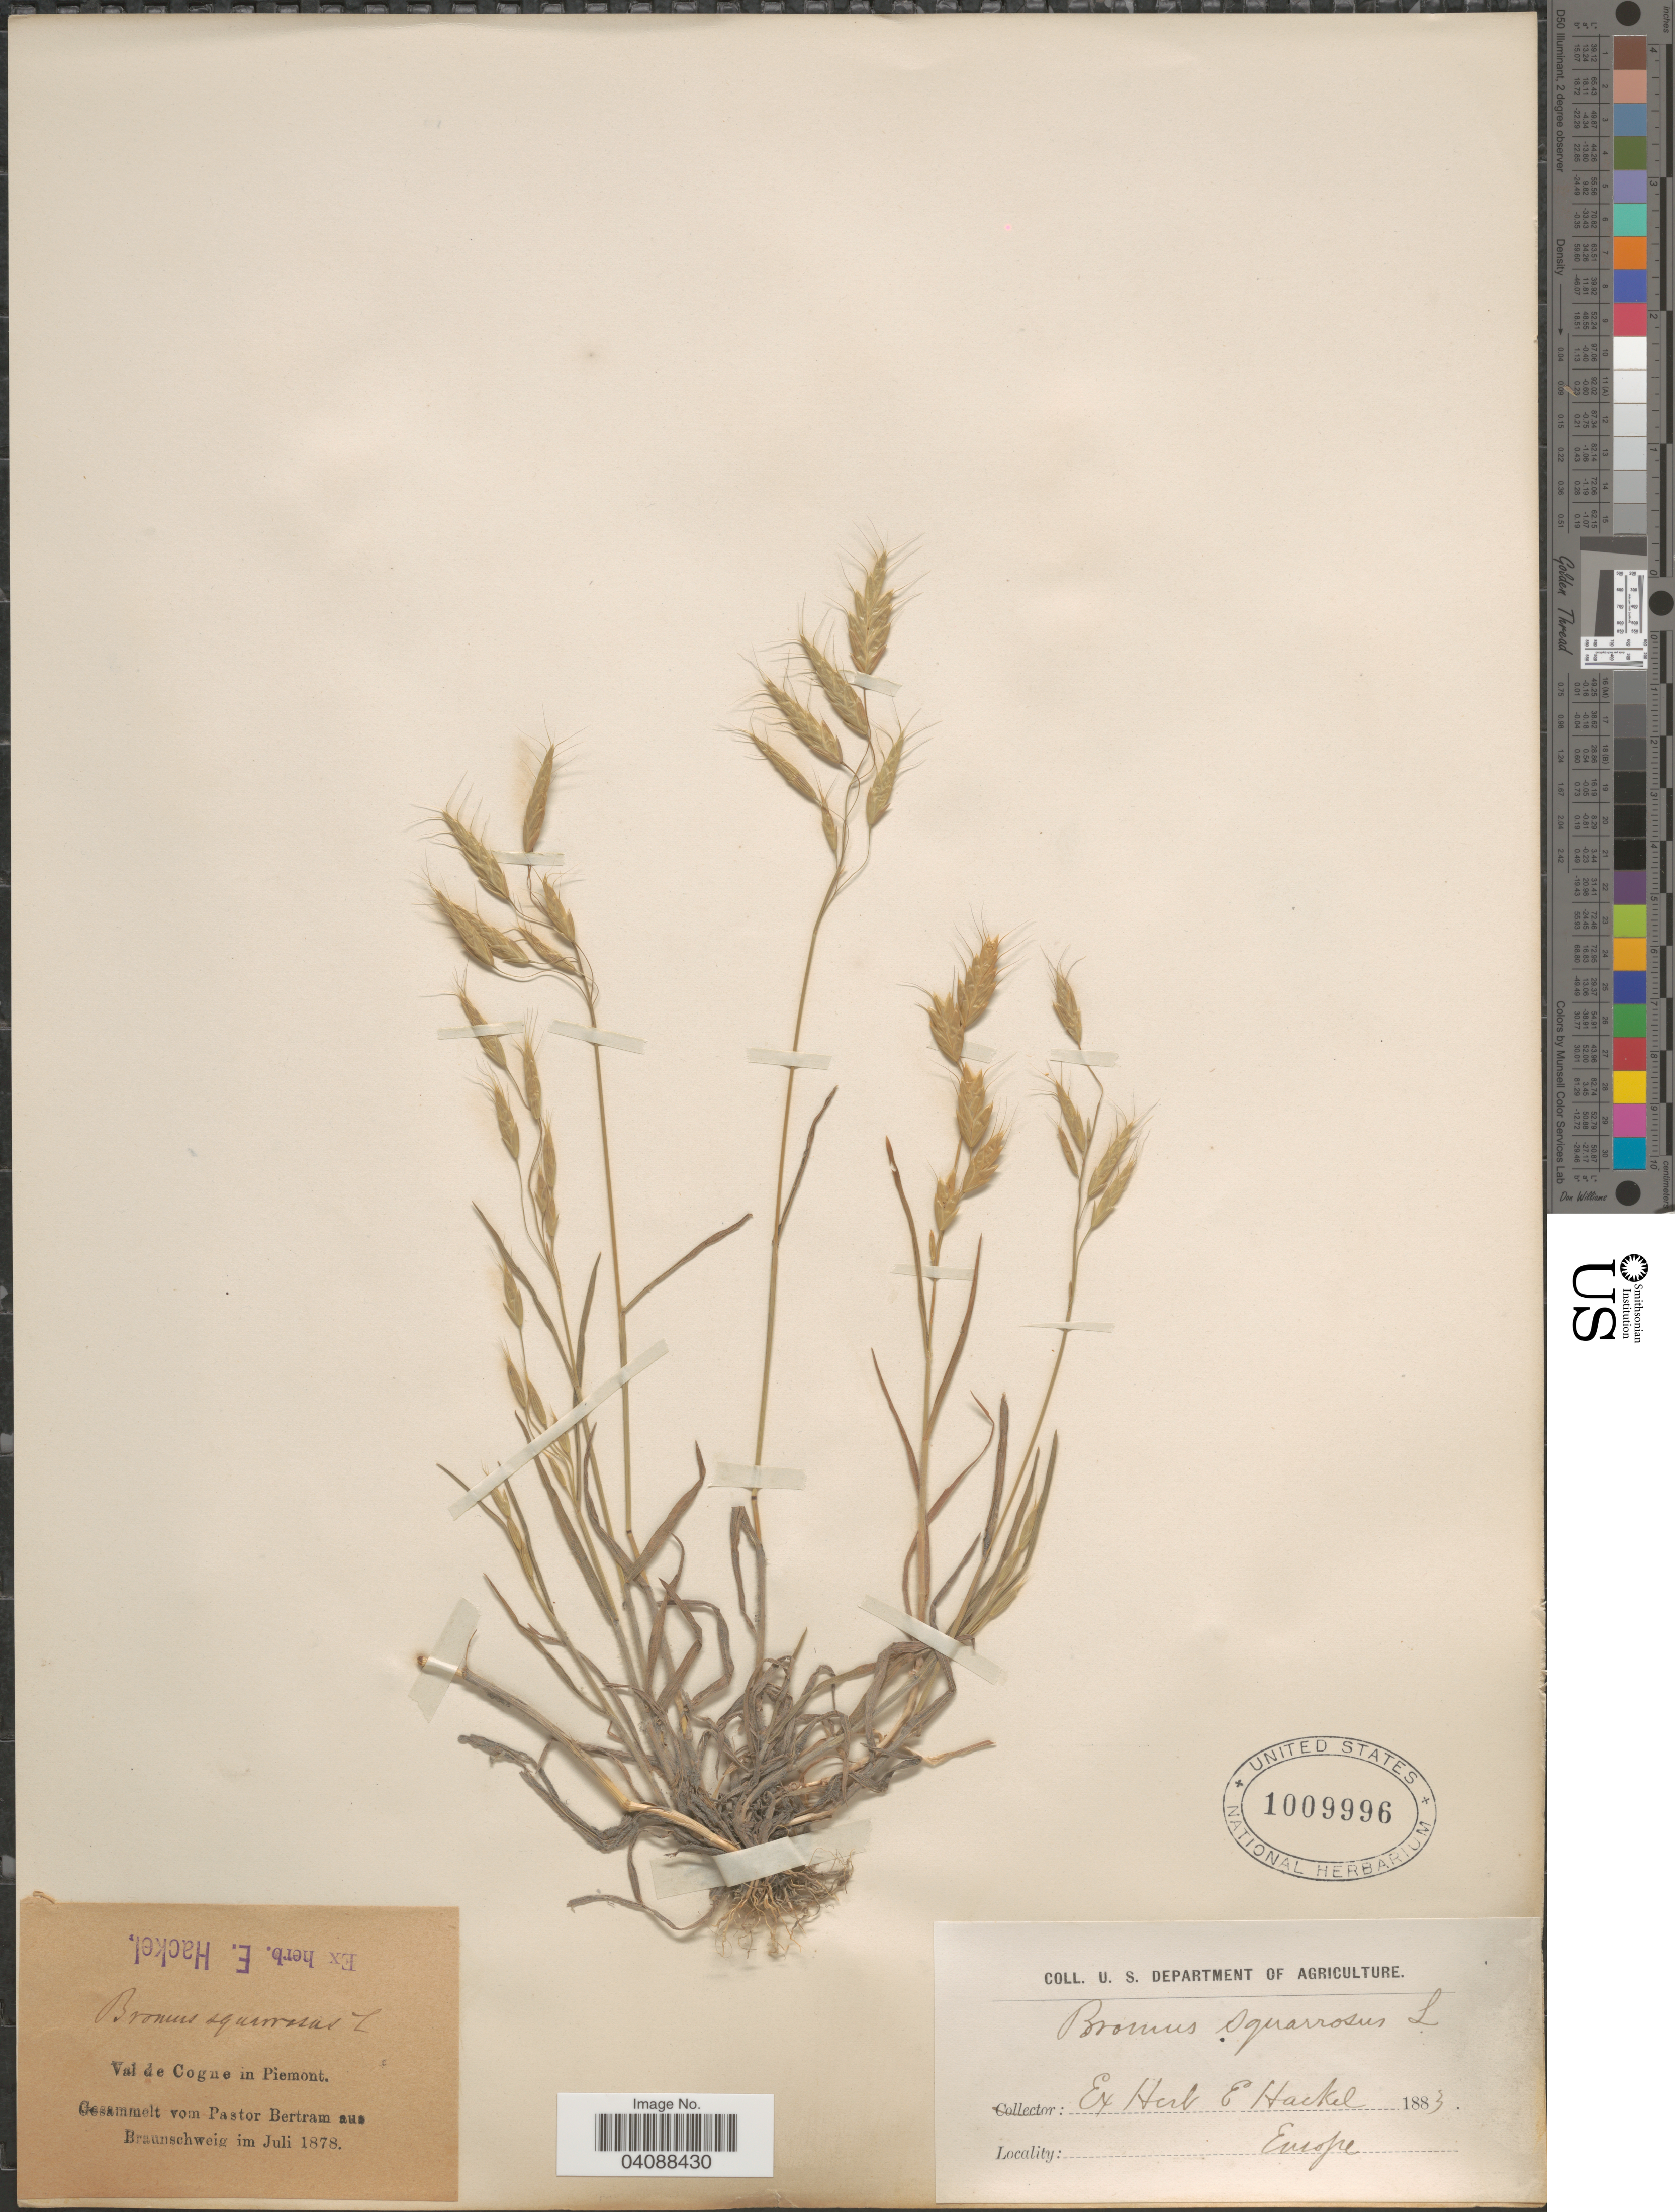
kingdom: Plantae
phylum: Tracheophyta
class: Liliopsida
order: Poales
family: Poaceae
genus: Bromus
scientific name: Bromus squarrosus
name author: L.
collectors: W. Bertram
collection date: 1878-07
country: Italy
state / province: Piedmont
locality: Val de Cogne in Piemont.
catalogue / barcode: US 1009996